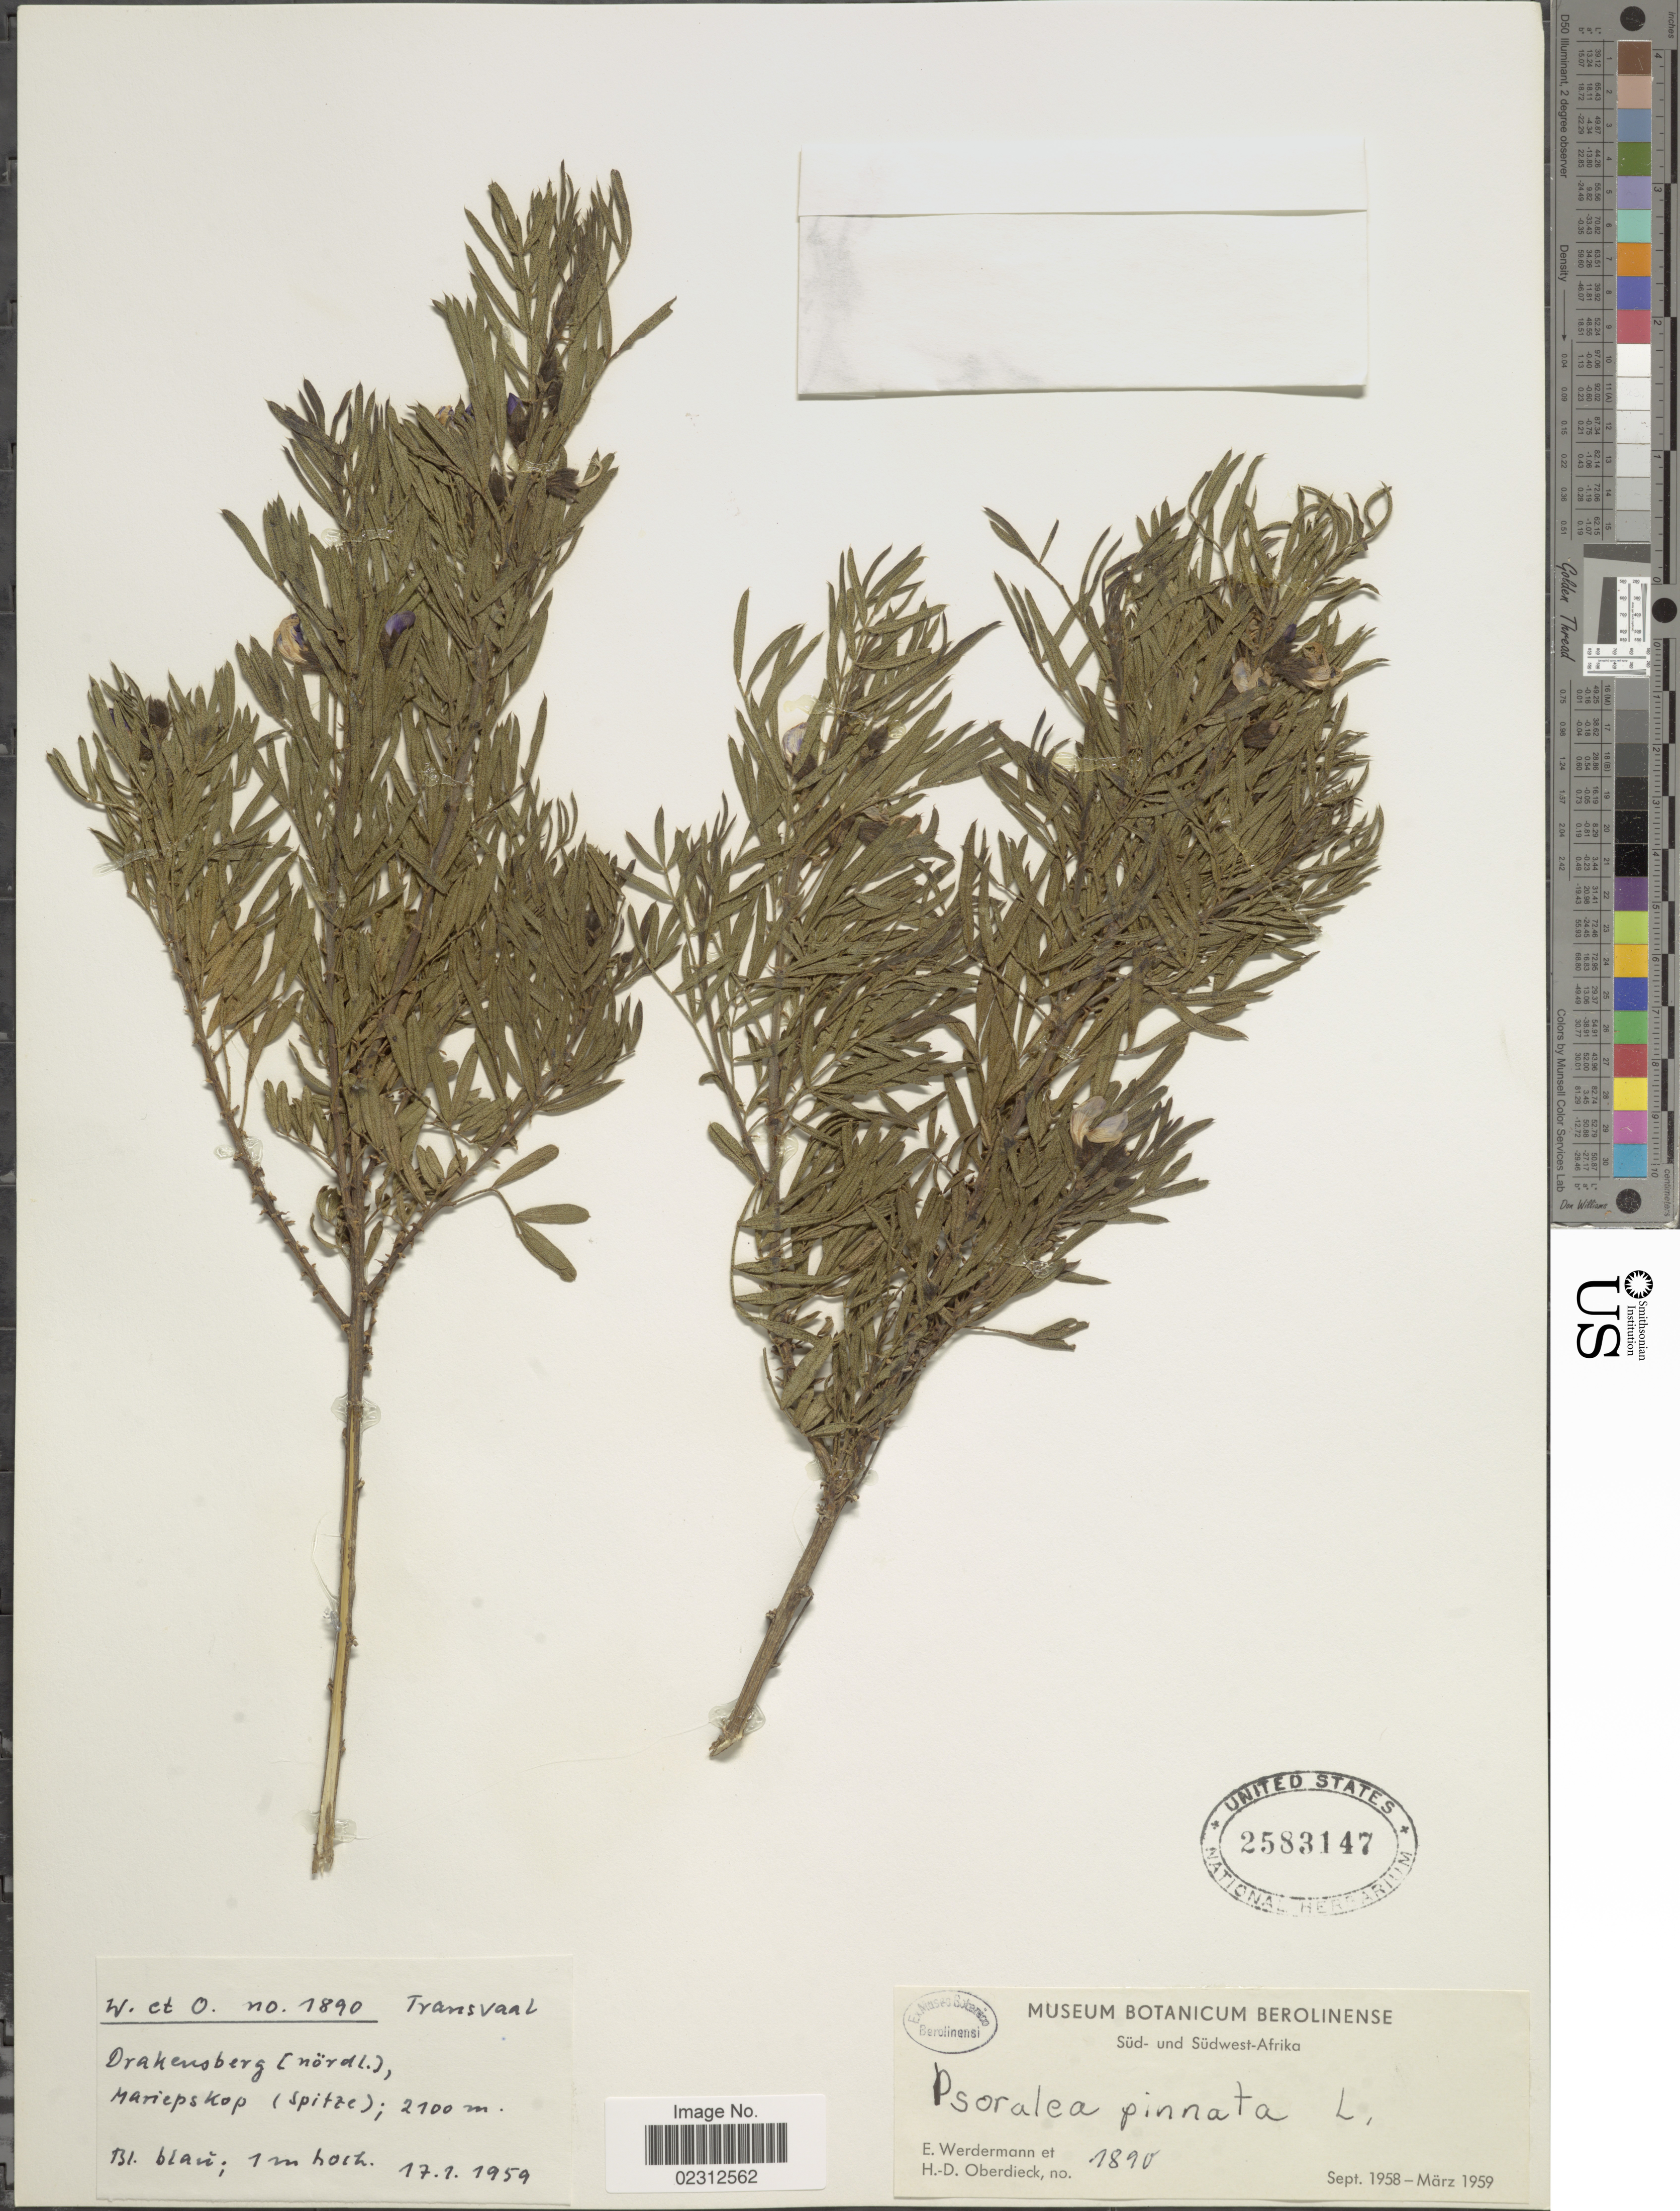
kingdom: Plantae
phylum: Tracheophyta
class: Magnoliopsida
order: Fabales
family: Fabaceae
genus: Psoralea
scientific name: Psoralea pinnata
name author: L.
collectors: E. Werdermann & H. Oberdieck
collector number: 1890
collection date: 1959-01-17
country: South Africa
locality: Transvaal, Drakensberg (Nördl.) Mariepskop (Spitze)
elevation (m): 2100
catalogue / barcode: US 2583147